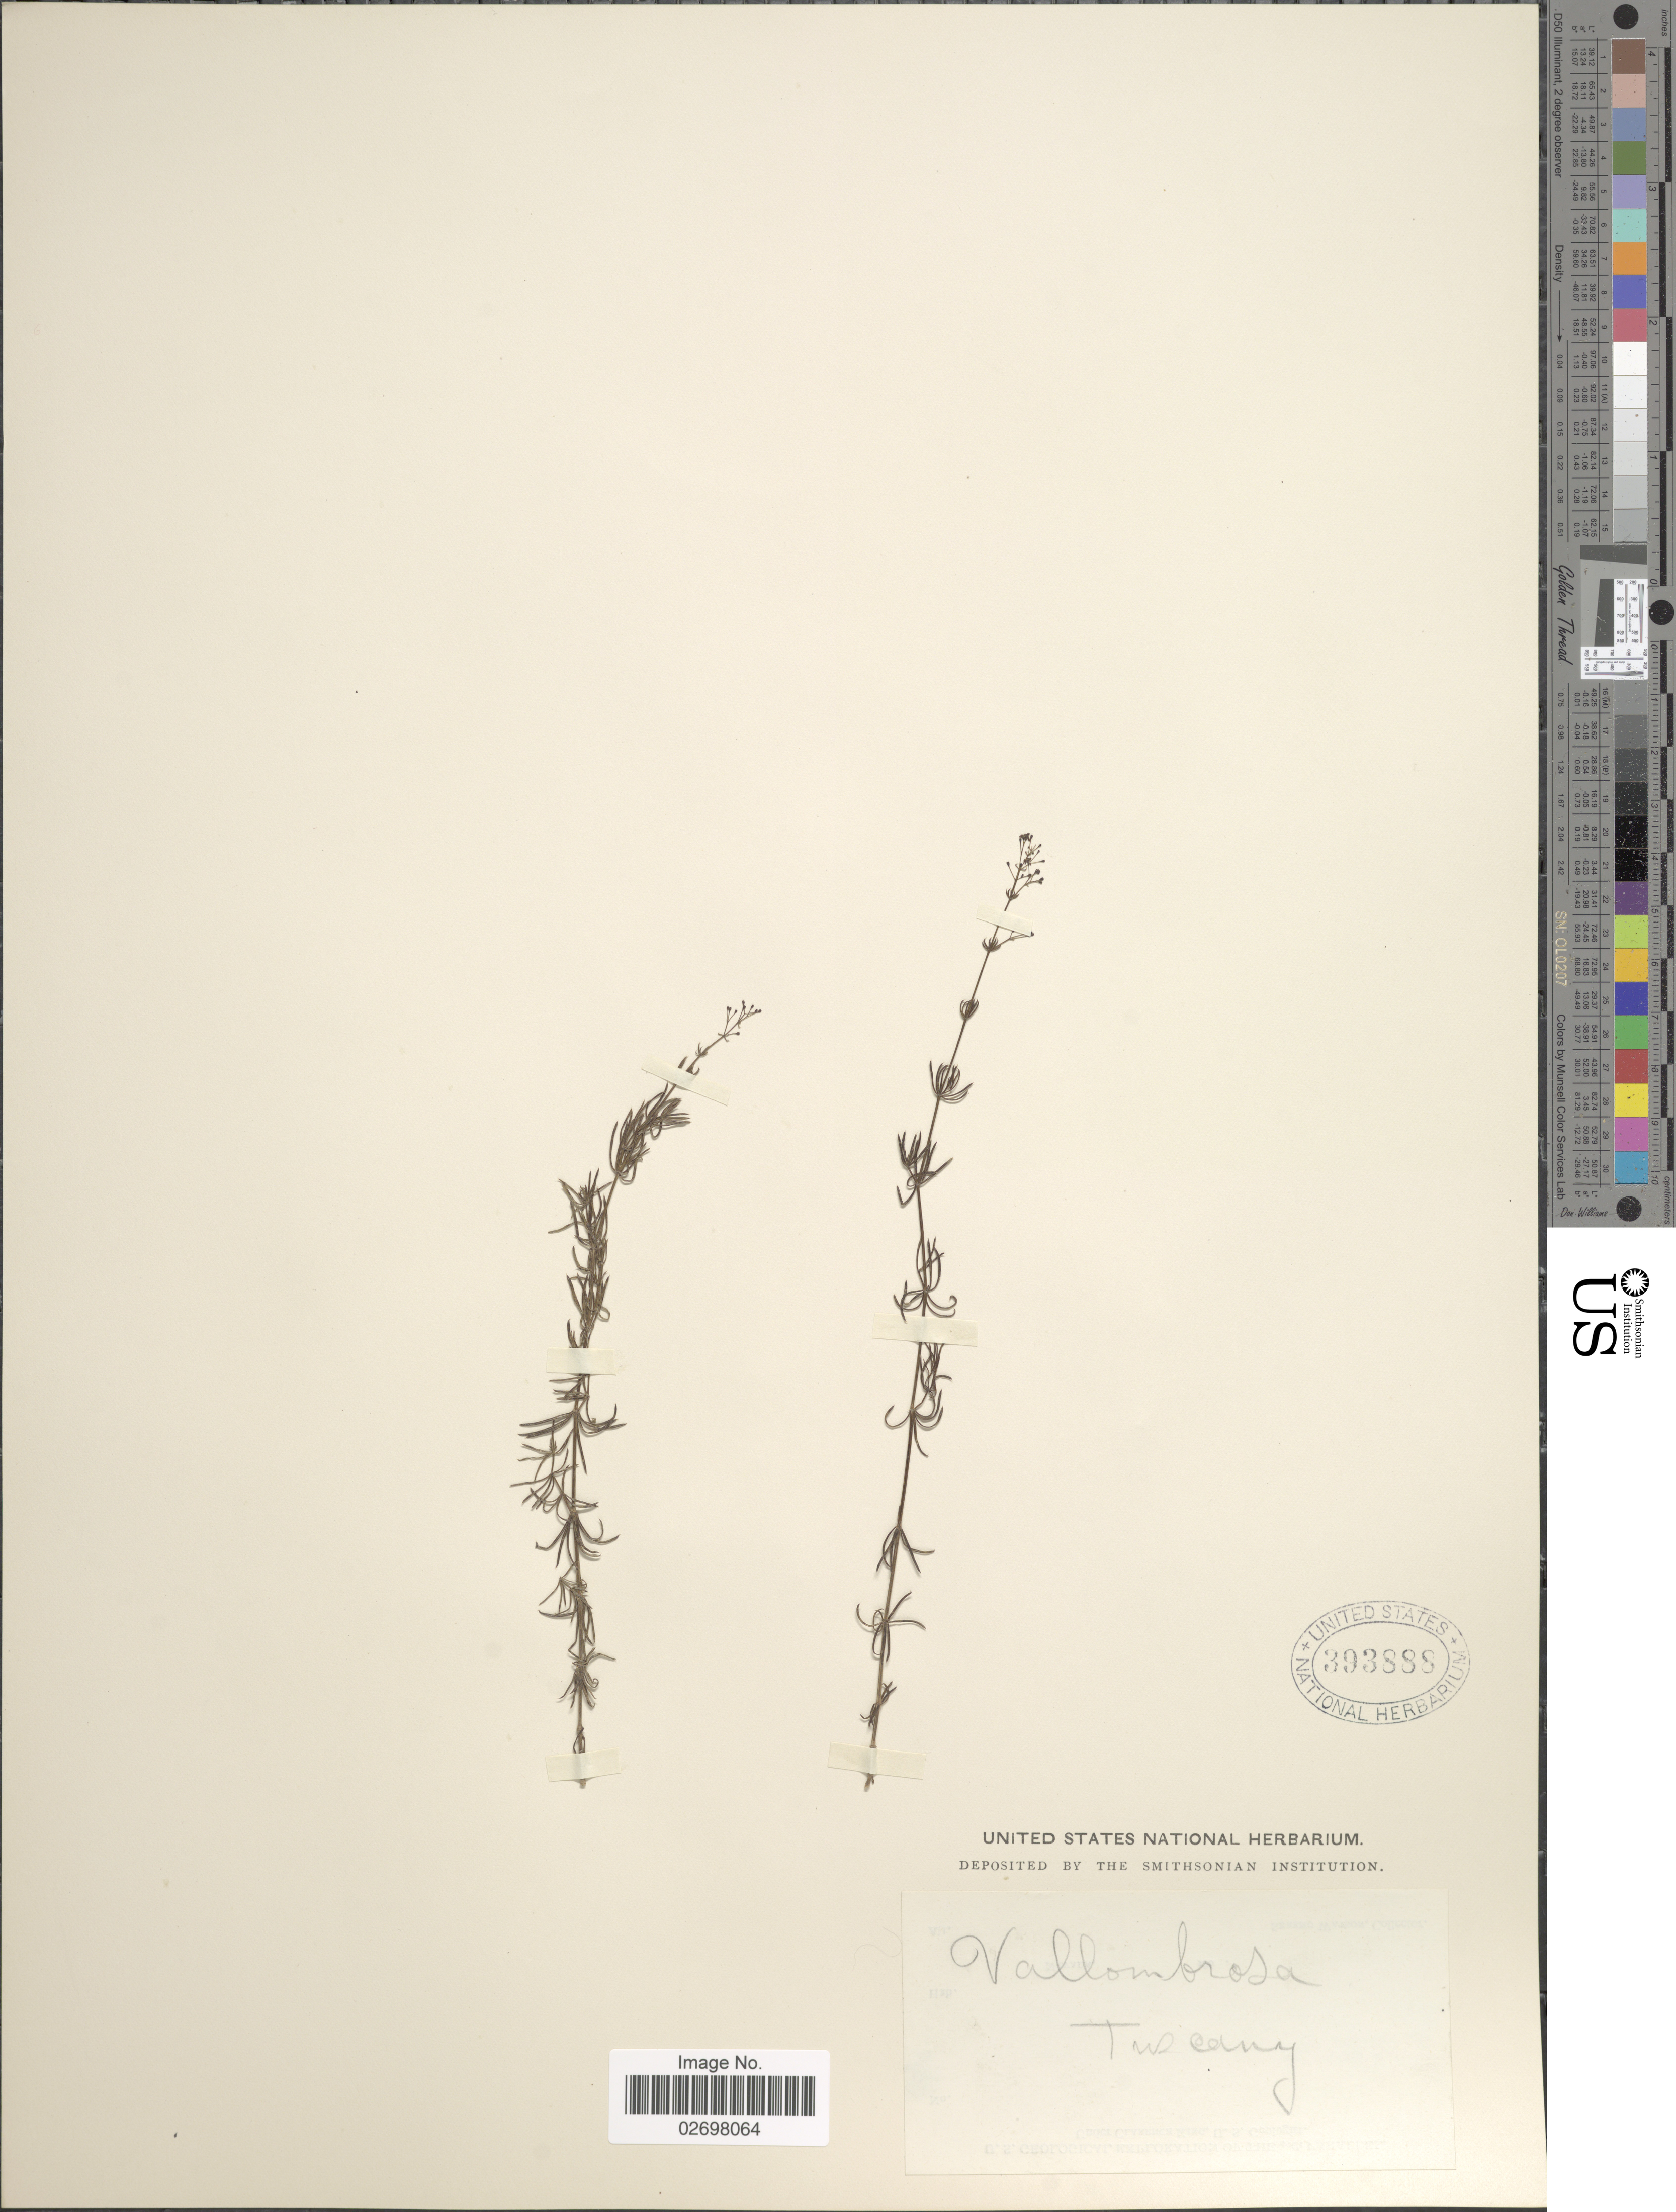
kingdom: Plantae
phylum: Tracheophyta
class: Magnoliopsida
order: Gentianales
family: Rubiaceae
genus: Galium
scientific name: Galium sp.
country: Italy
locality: Vallombrosa [unsure placement] Tuscany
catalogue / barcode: US 393888